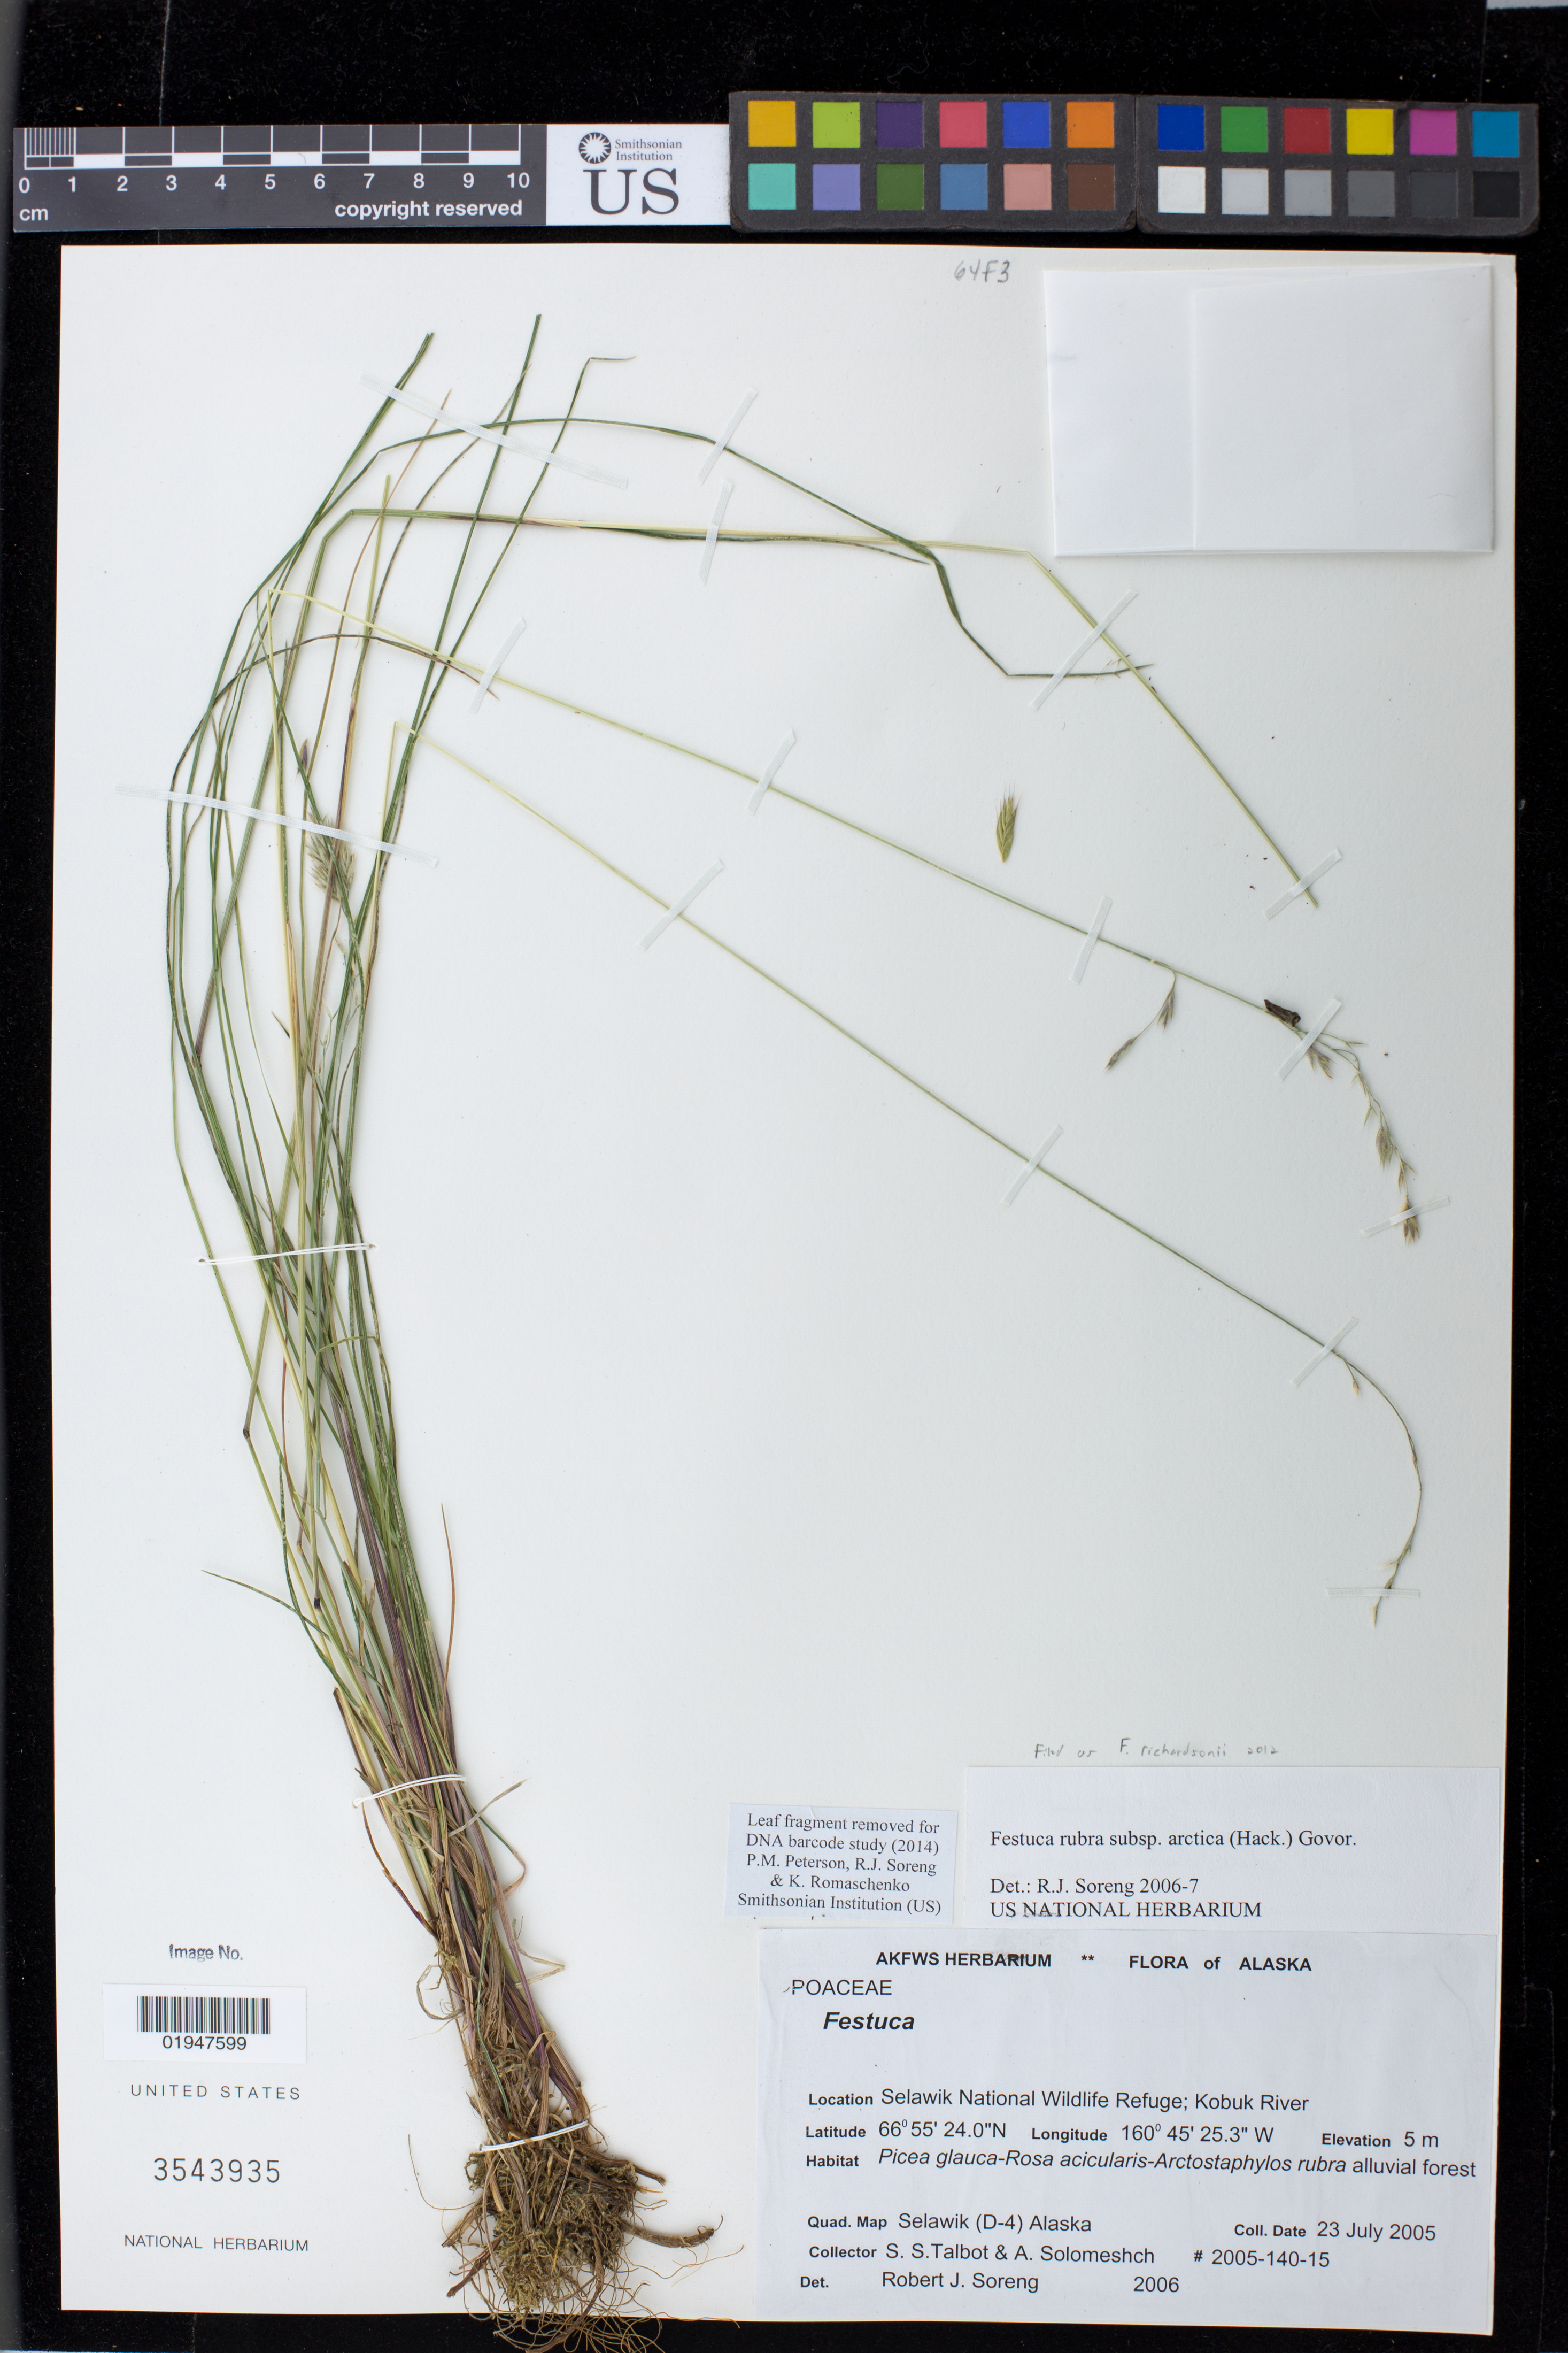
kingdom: Plantae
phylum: Tracheophyta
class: Liliopsida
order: Poales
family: Poaceae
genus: Festuca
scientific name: Festuca richardsonii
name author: Hook.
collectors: S. S. Talbot & A. Solomeshch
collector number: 2005-140-15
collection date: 2005-07-23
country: United States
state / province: Alaska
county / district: Northwest Arctic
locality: Selawik National Wildlife Refuge; Kobuk River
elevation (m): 5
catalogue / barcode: US 3543935